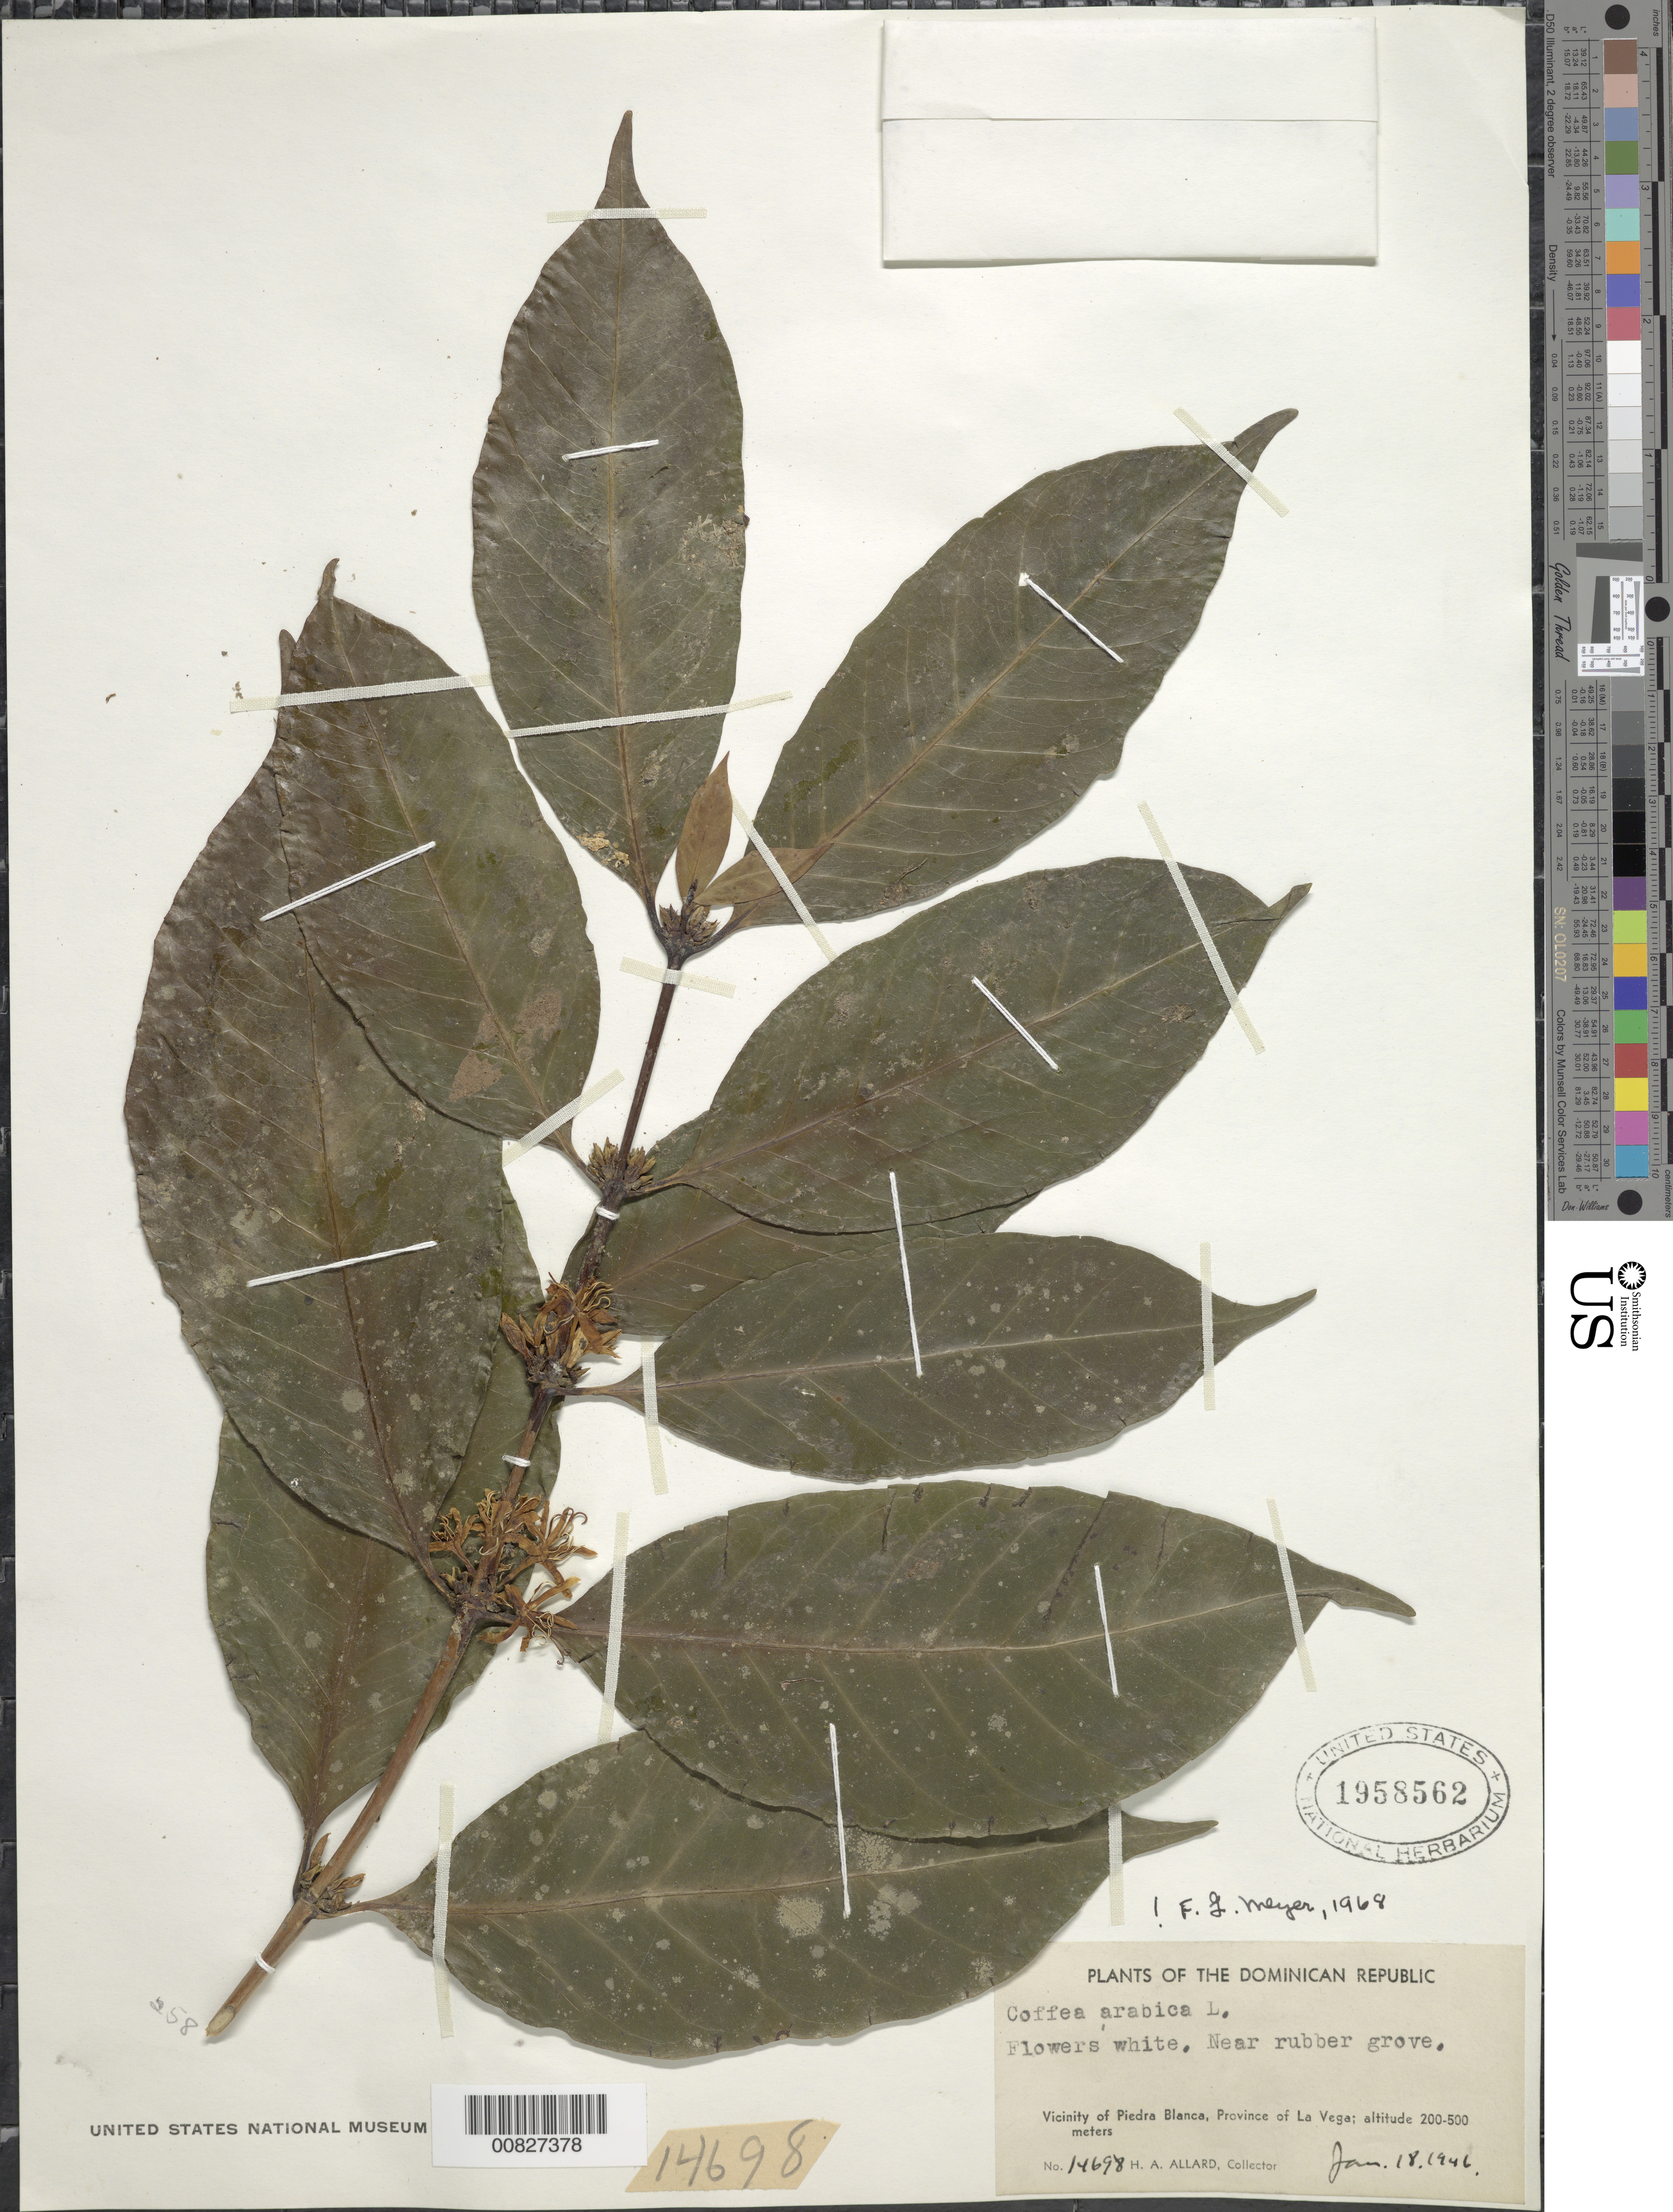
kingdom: Plantae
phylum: Tracheophyta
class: Magnoliopsida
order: Gentianales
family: Rubiaceae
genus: Coffea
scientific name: Coffea arabica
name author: L.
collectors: H. A. Allard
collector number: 14698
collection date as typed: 18 Jan 1946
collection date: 1946-01-18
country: Dominican Republic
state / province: La Vega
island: Hispaniola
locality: Vicinity of Piedra Blanca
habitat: Near rubber grove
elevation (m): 200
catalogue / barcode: US 1958562